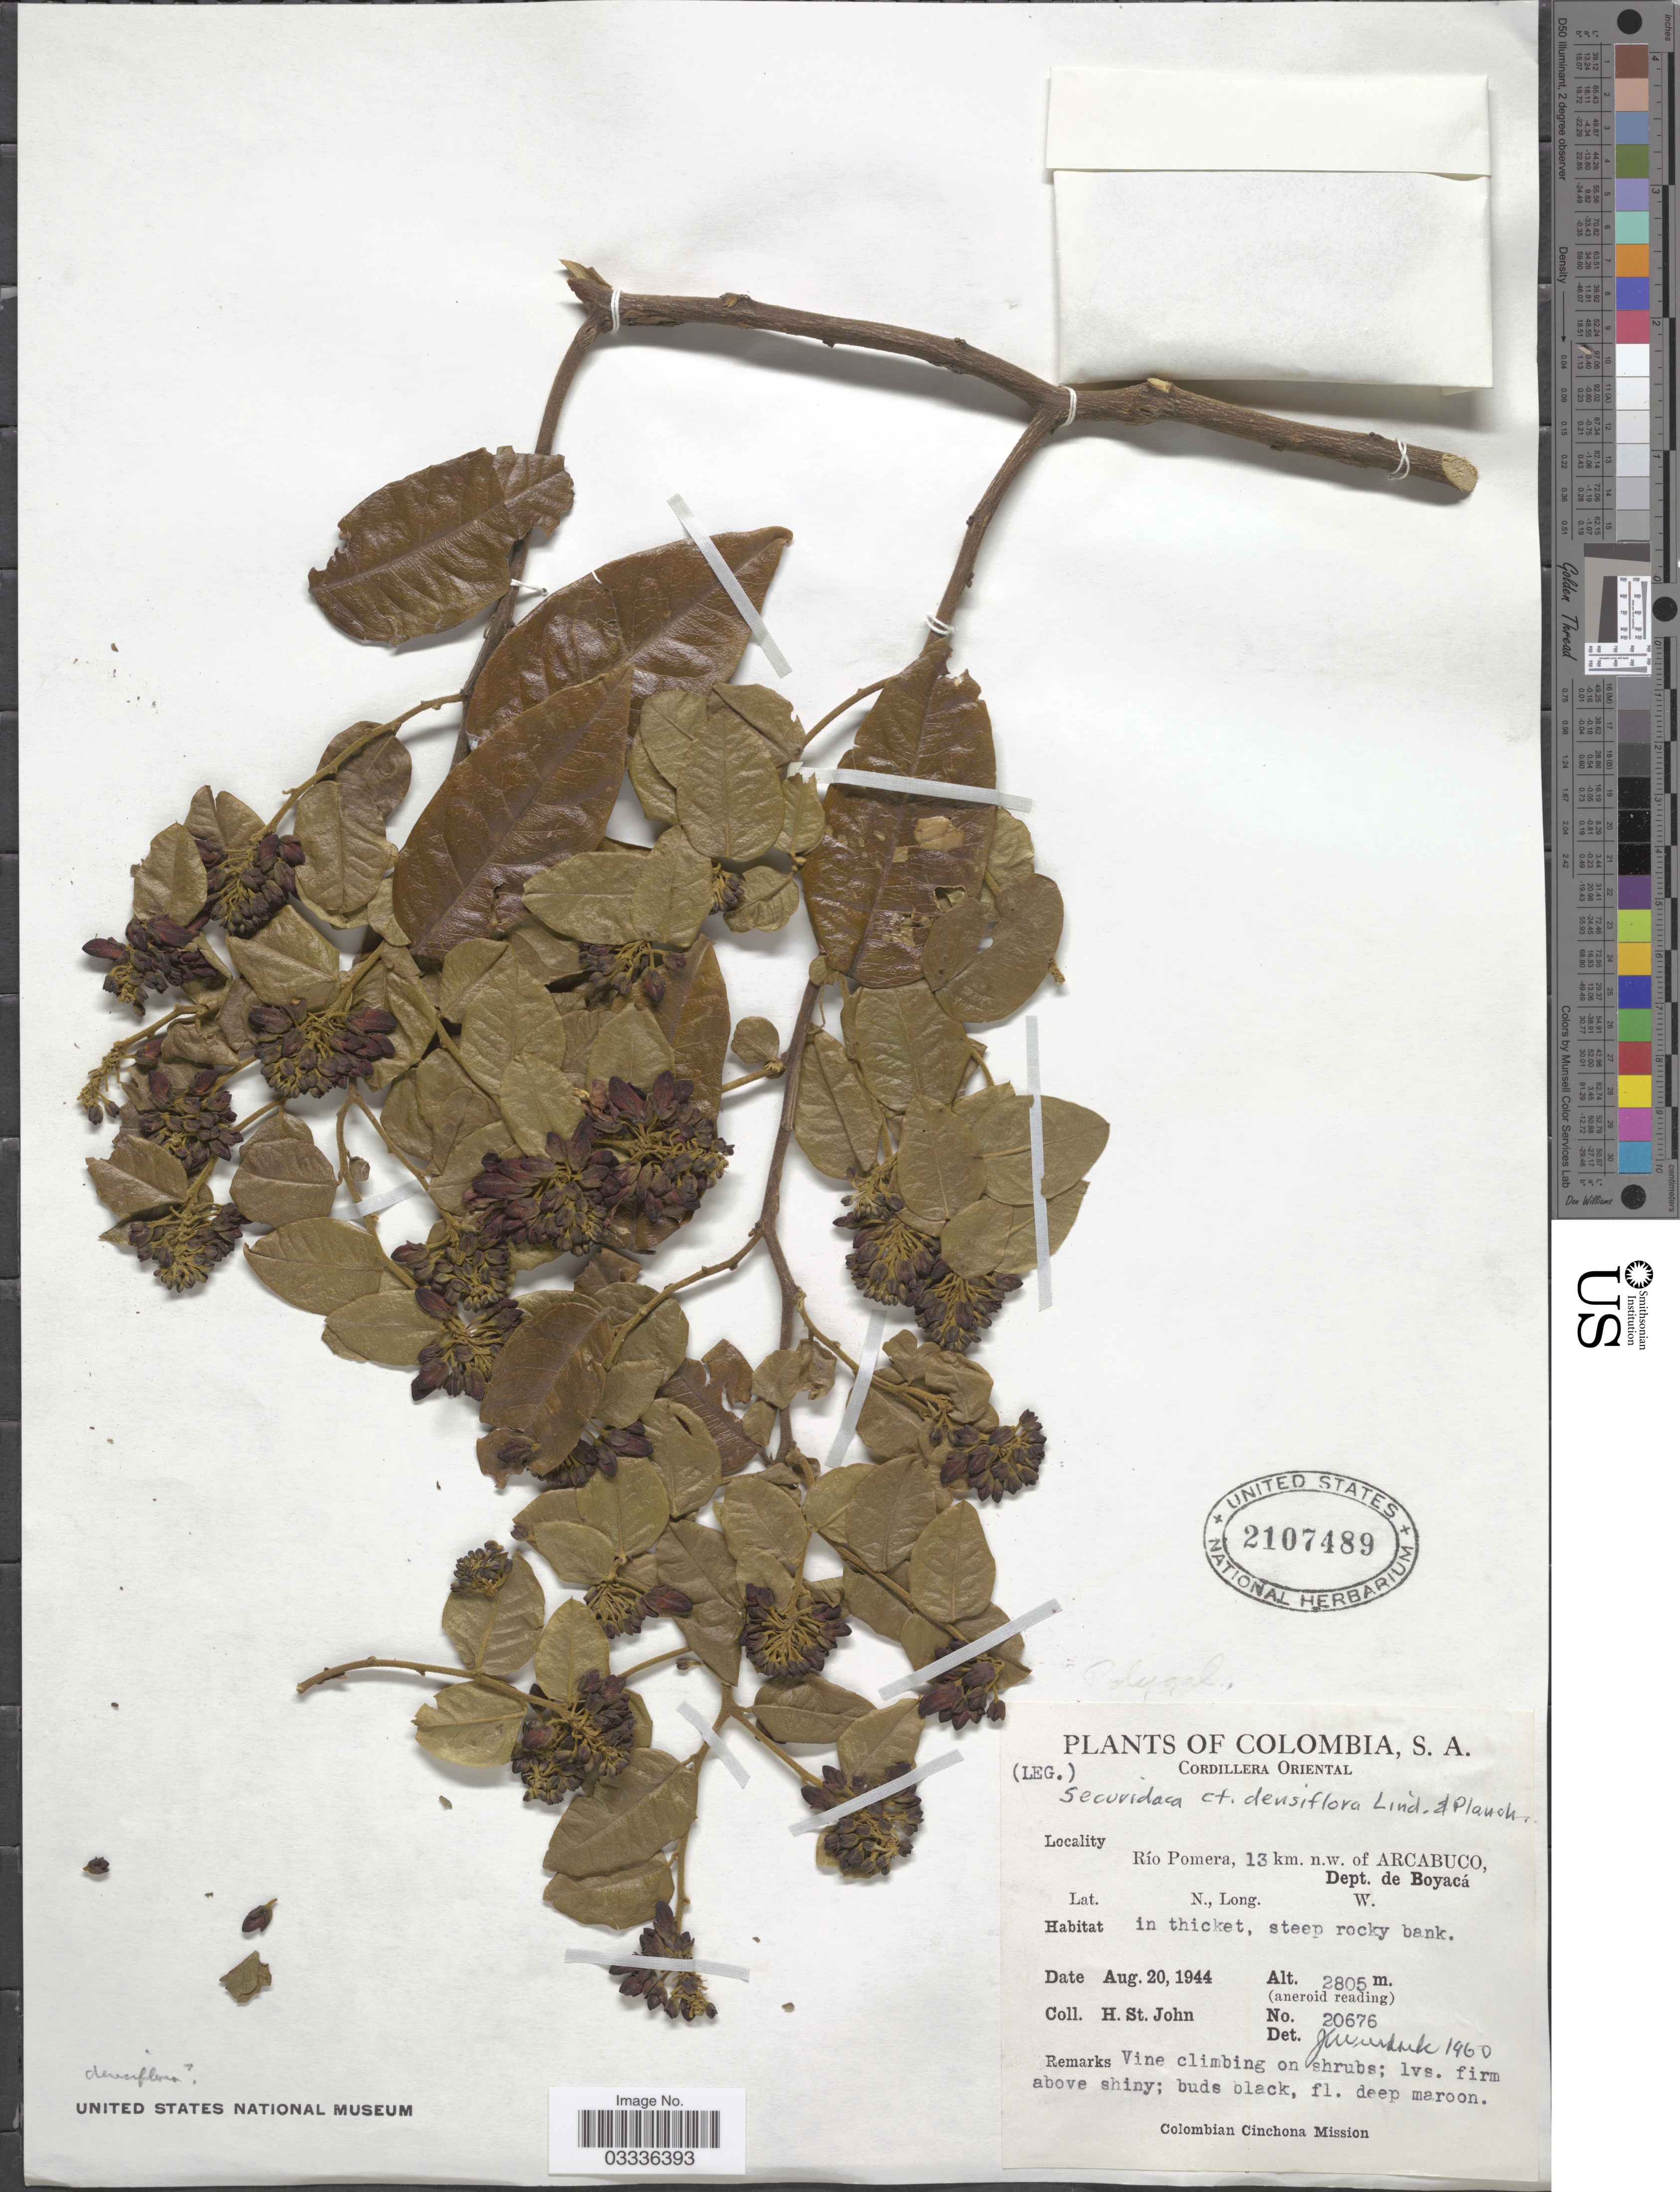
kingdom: Plantae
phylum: Tracheophyta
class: Magnoliopsida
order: Fabales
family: Polygalaceae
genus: Securidaca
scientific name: Securidaca densiflora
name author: Oort in Pulle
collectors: H. St. John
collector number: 20676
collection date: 1944-08-20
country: Colombia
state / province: Boyacá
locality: Cordillera Oriental. Río Pomera, 13 km. n.w. of Arabuco, Dept. de Boyacá.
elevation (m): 2805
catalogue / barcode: US 2107489